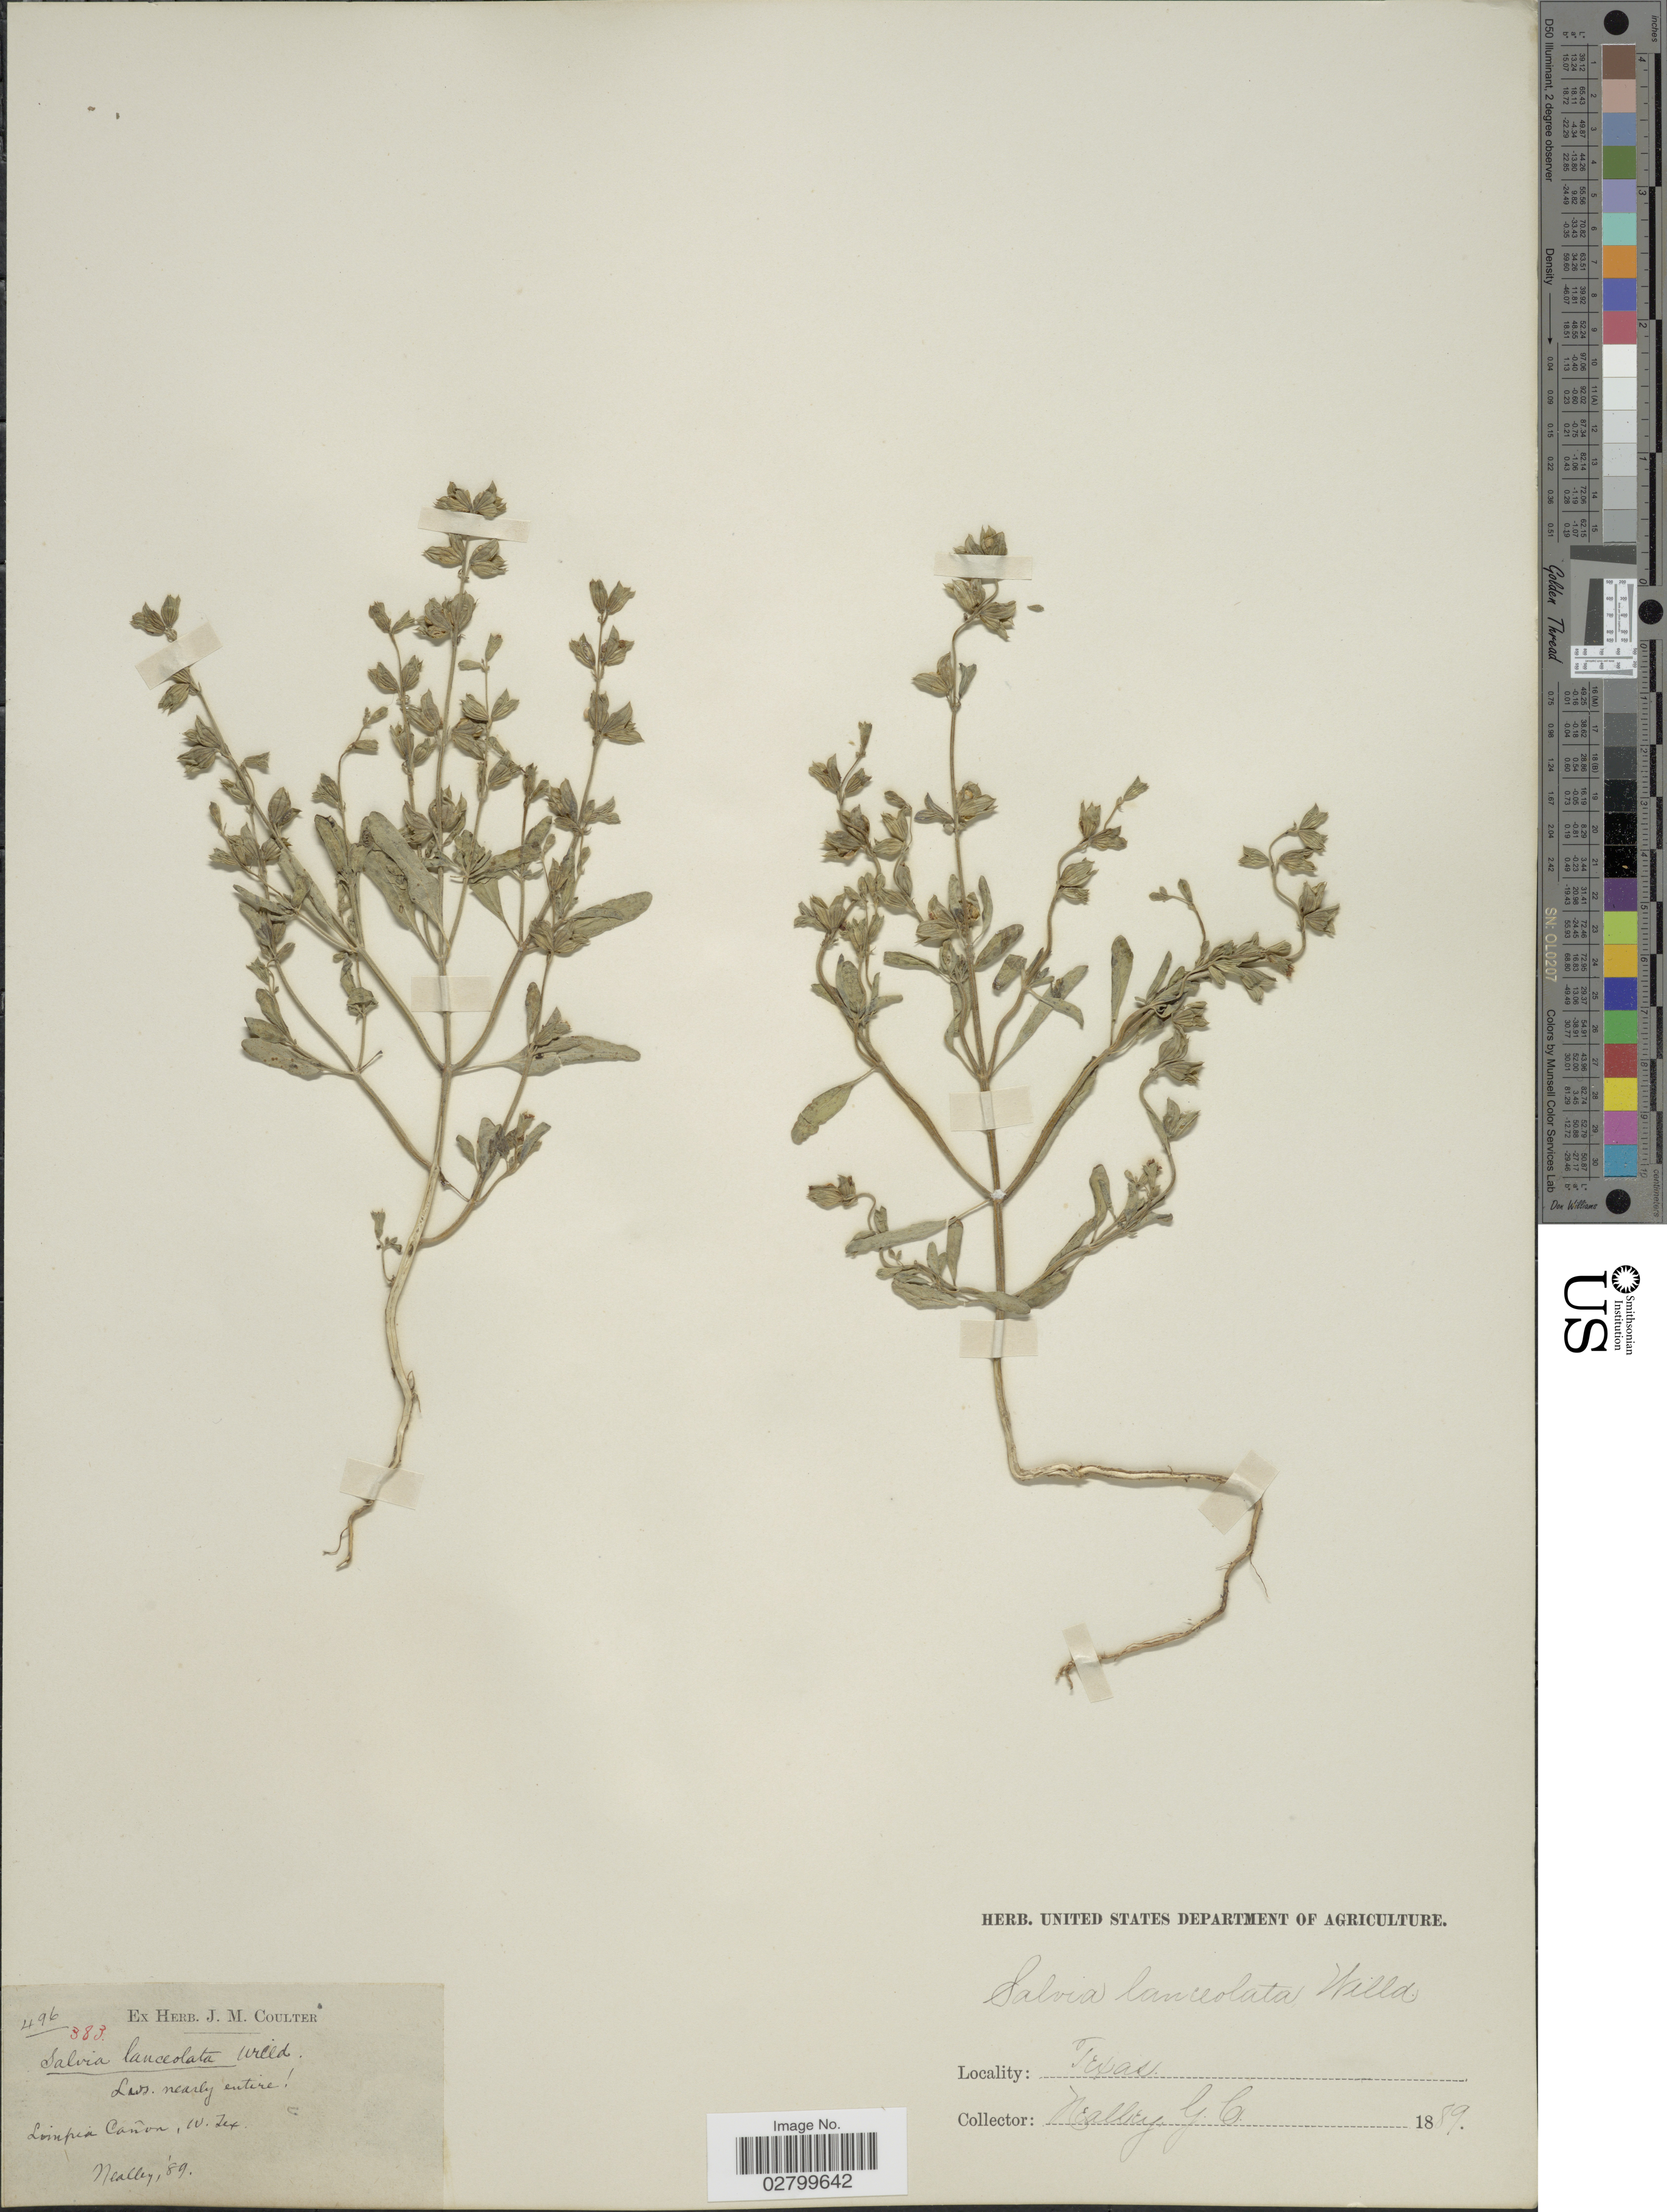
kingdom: Plantae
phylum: Tracheophyta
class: Magnoliopsida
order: Lamiales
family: Lamiaceae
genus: Salvia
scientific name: Salvia lanceolata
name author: Brouss.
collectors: G. C. Nealley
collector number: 496/383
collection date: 1889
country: United States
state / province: Texas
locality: Limpia Cañon, W. Tex.